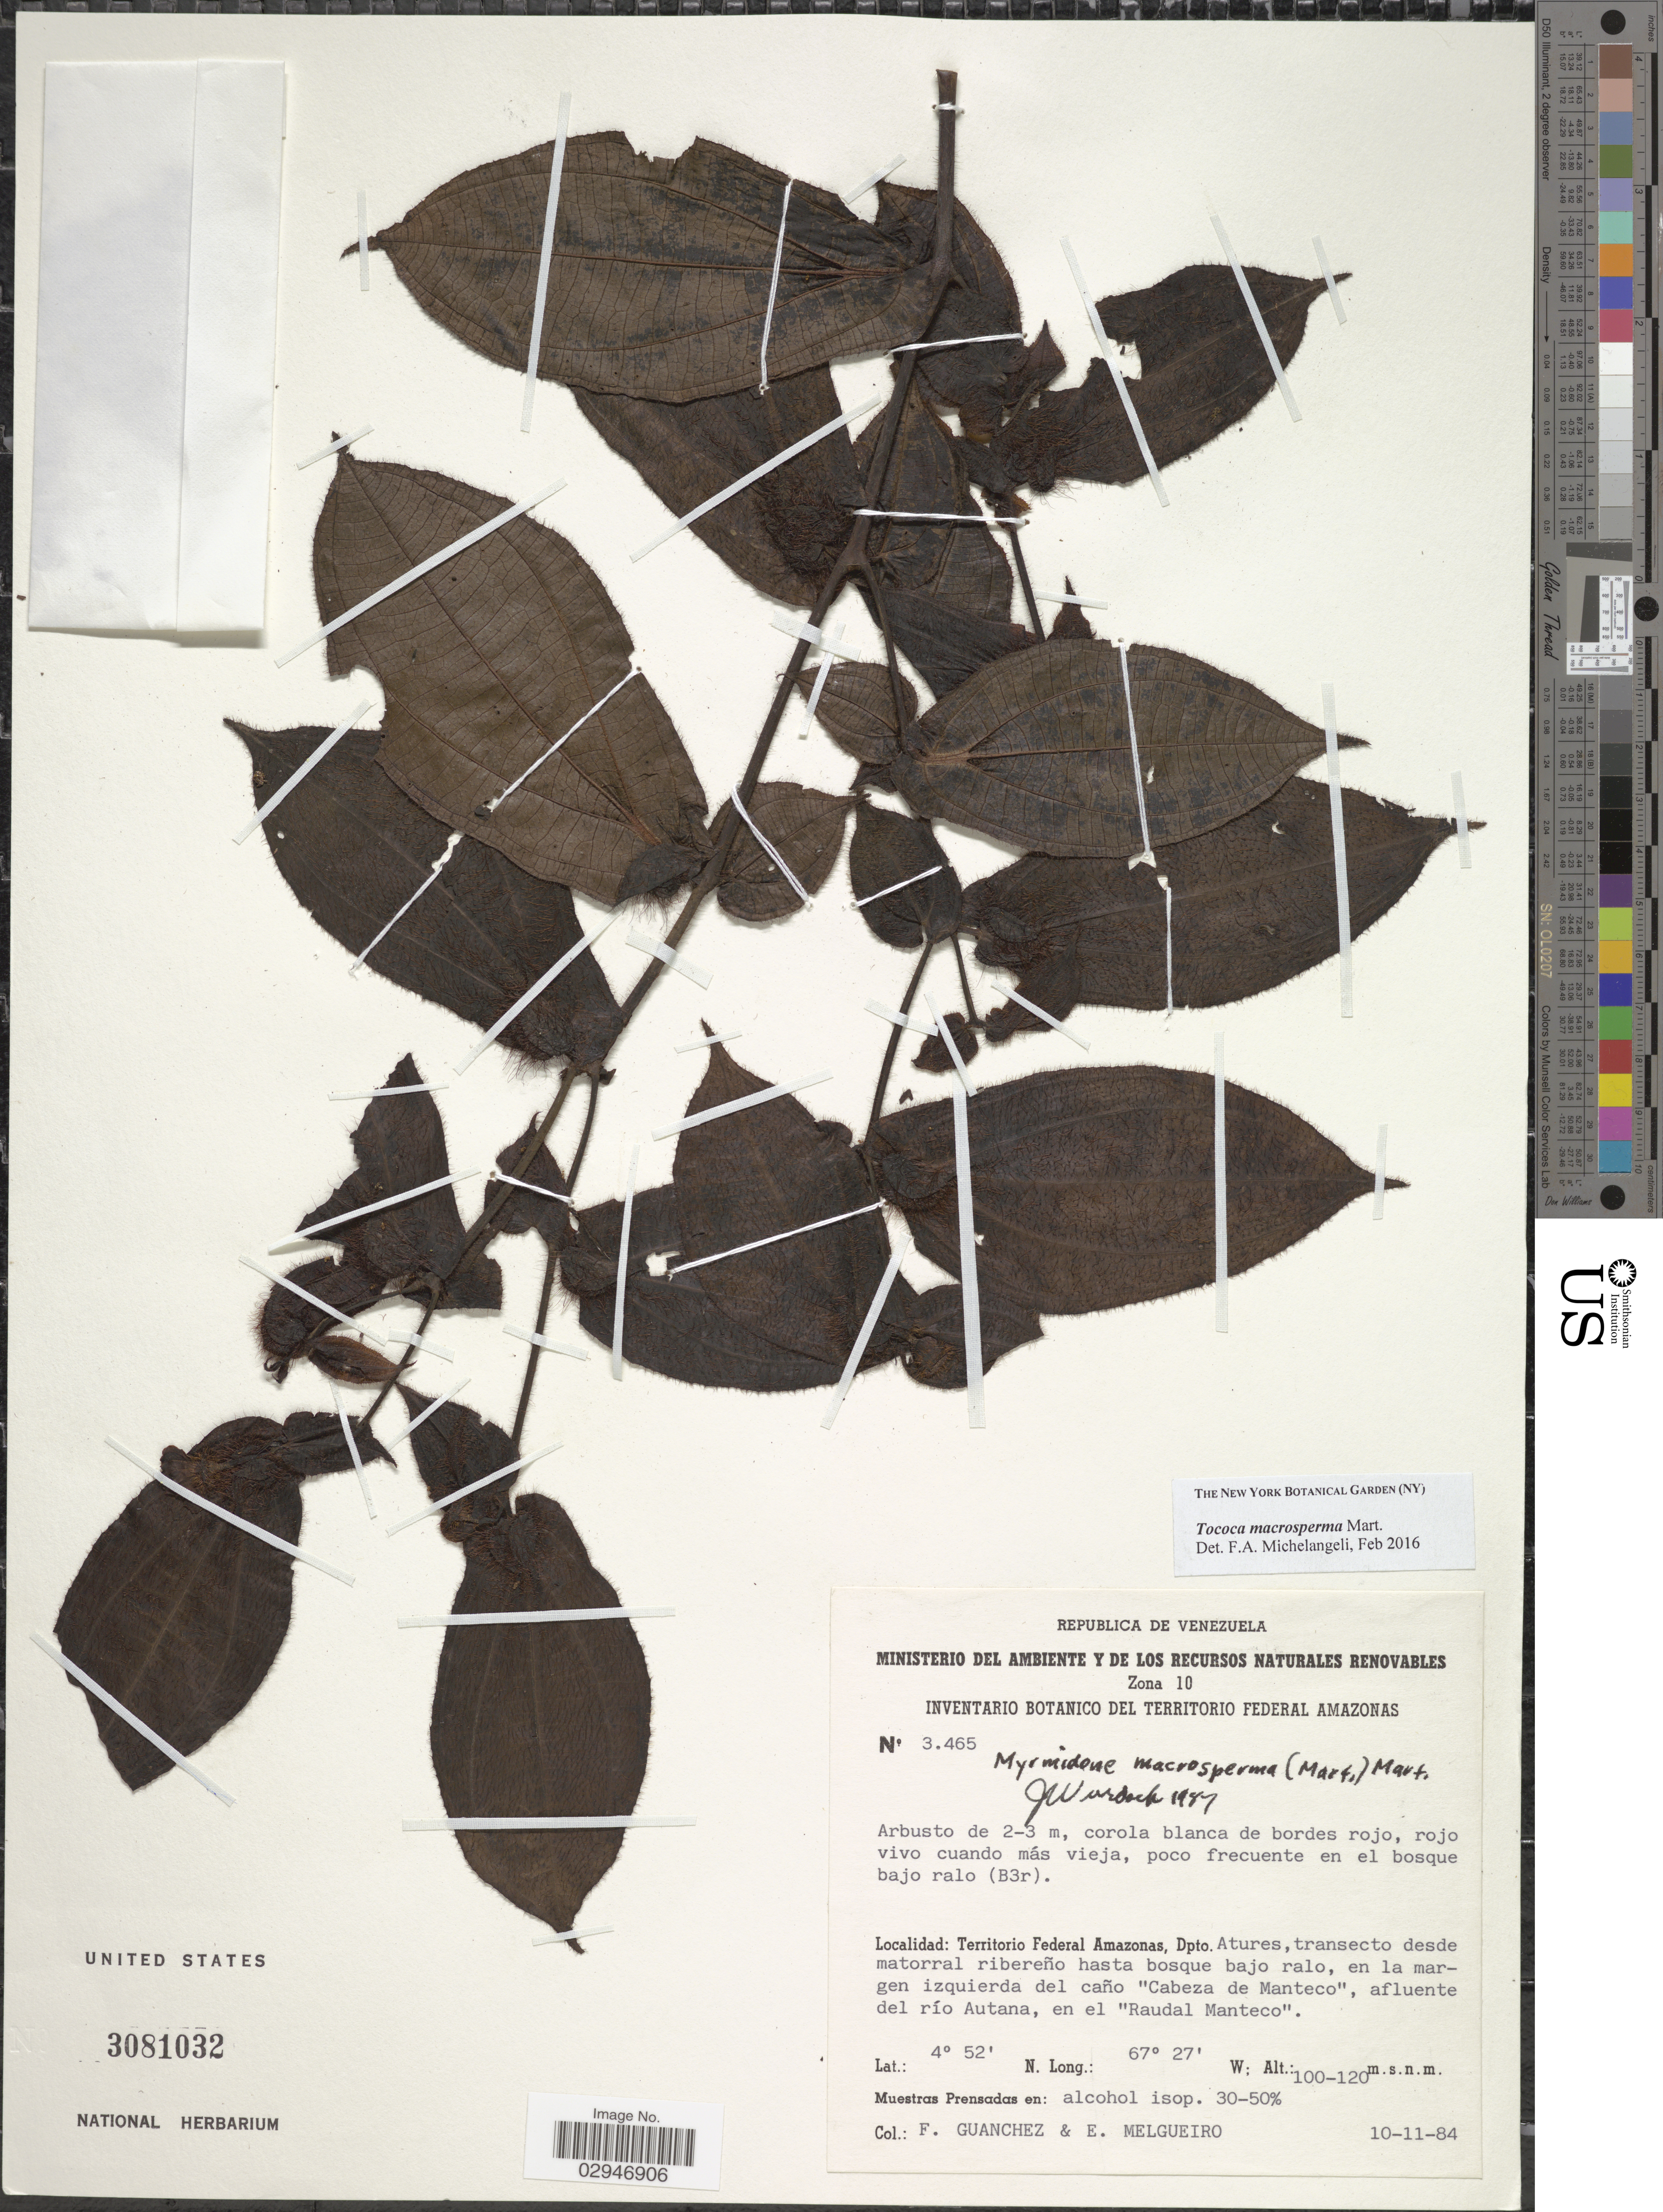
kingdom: Plantae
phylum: Tracheophyta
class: Magnoliopsida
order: Myrtales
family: Melastomataceae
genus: Tococa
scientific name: Tococa macrosperma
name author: Mart.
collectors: F. Guánchez & E. Melgueiro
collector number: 3465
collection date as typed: Transcribed d/m/y: 10/11/84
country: Venezuela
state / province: Amazonas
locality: Territorio Federal Amazonas, Dpto. Atures, transecto desde matorral ribereño hasta bosque bajo ralo, en la margen izqueirda del caño "Cabeza de Manteco", afluente del río Autana, en el "Raudal Manteco".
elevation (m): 100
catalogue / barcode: US 3081032